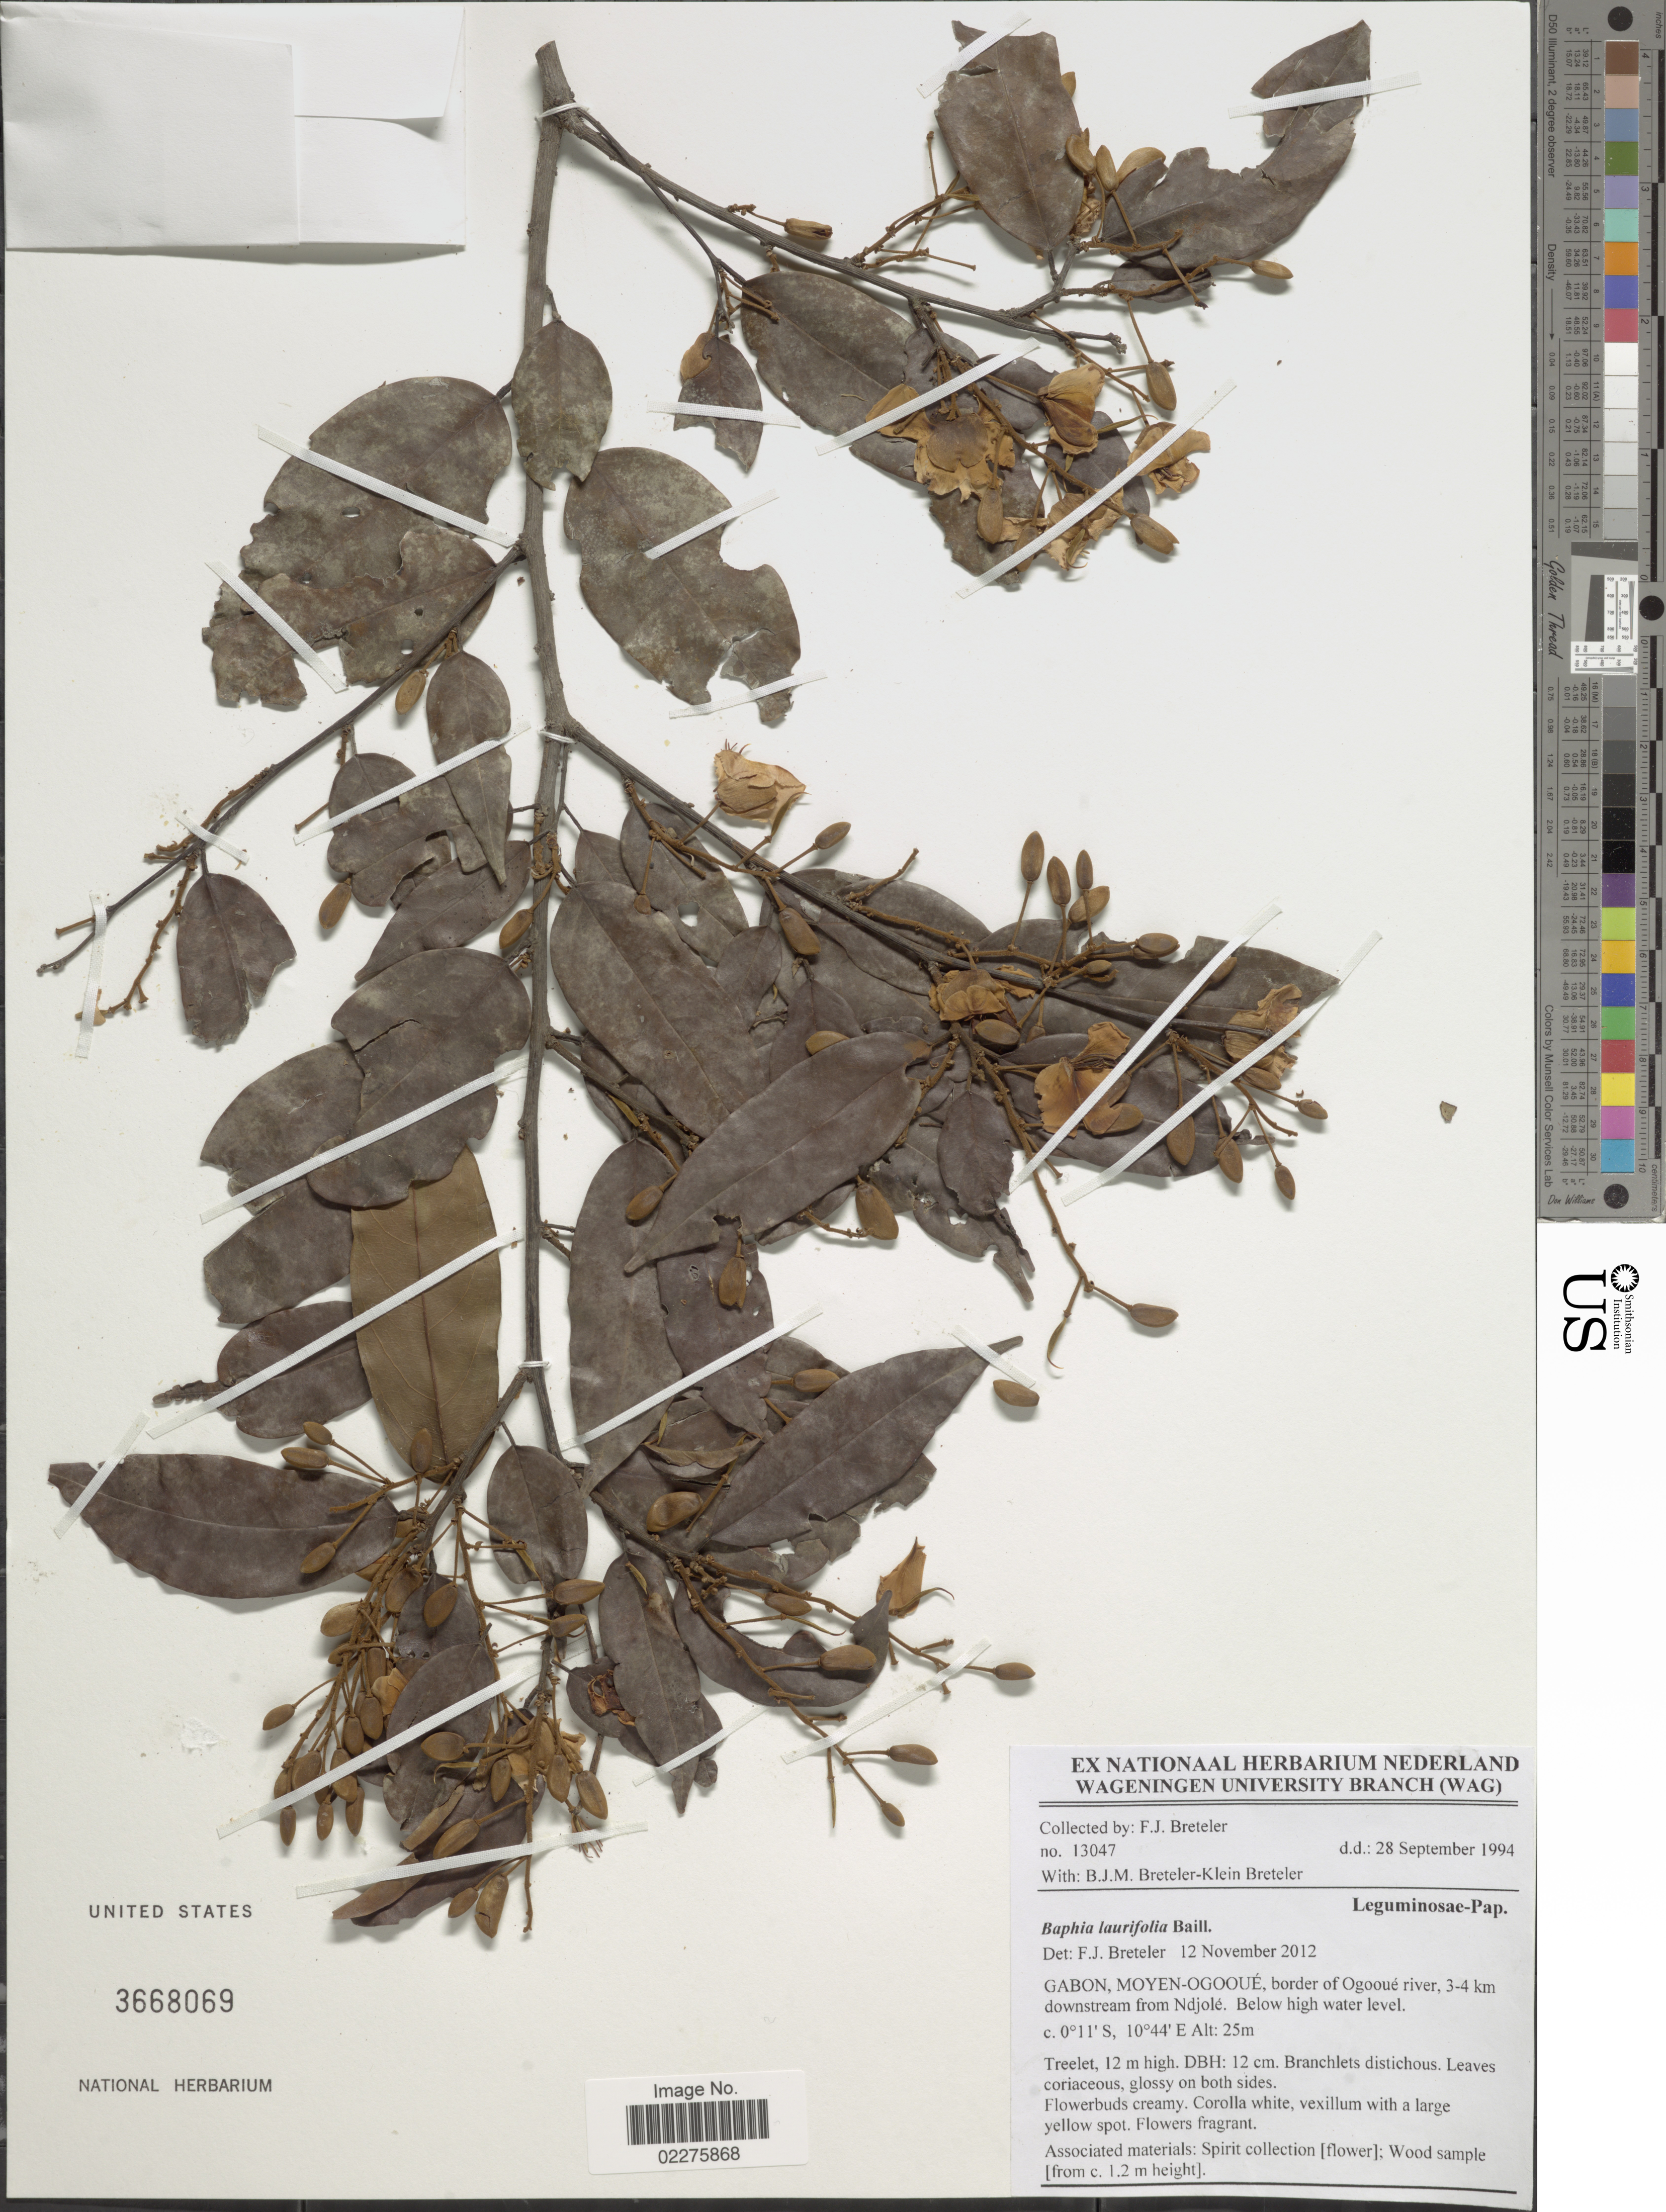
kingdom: Plantae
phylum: Tracheophyta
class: Magnoliopsida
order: Fabales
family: Fabaceae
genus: Baphia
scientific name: Baphia laurifolia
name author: Baill.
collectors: F. J. Breteler & B. J. M. Breteler-Klein Breteler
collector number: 13047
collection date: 1994-09-28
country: Gabon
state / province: Moyen-Ogooue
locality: Border of Ogooue river, 3-4 km downstream from Ndjole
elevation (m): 25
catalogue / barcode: US 3668069